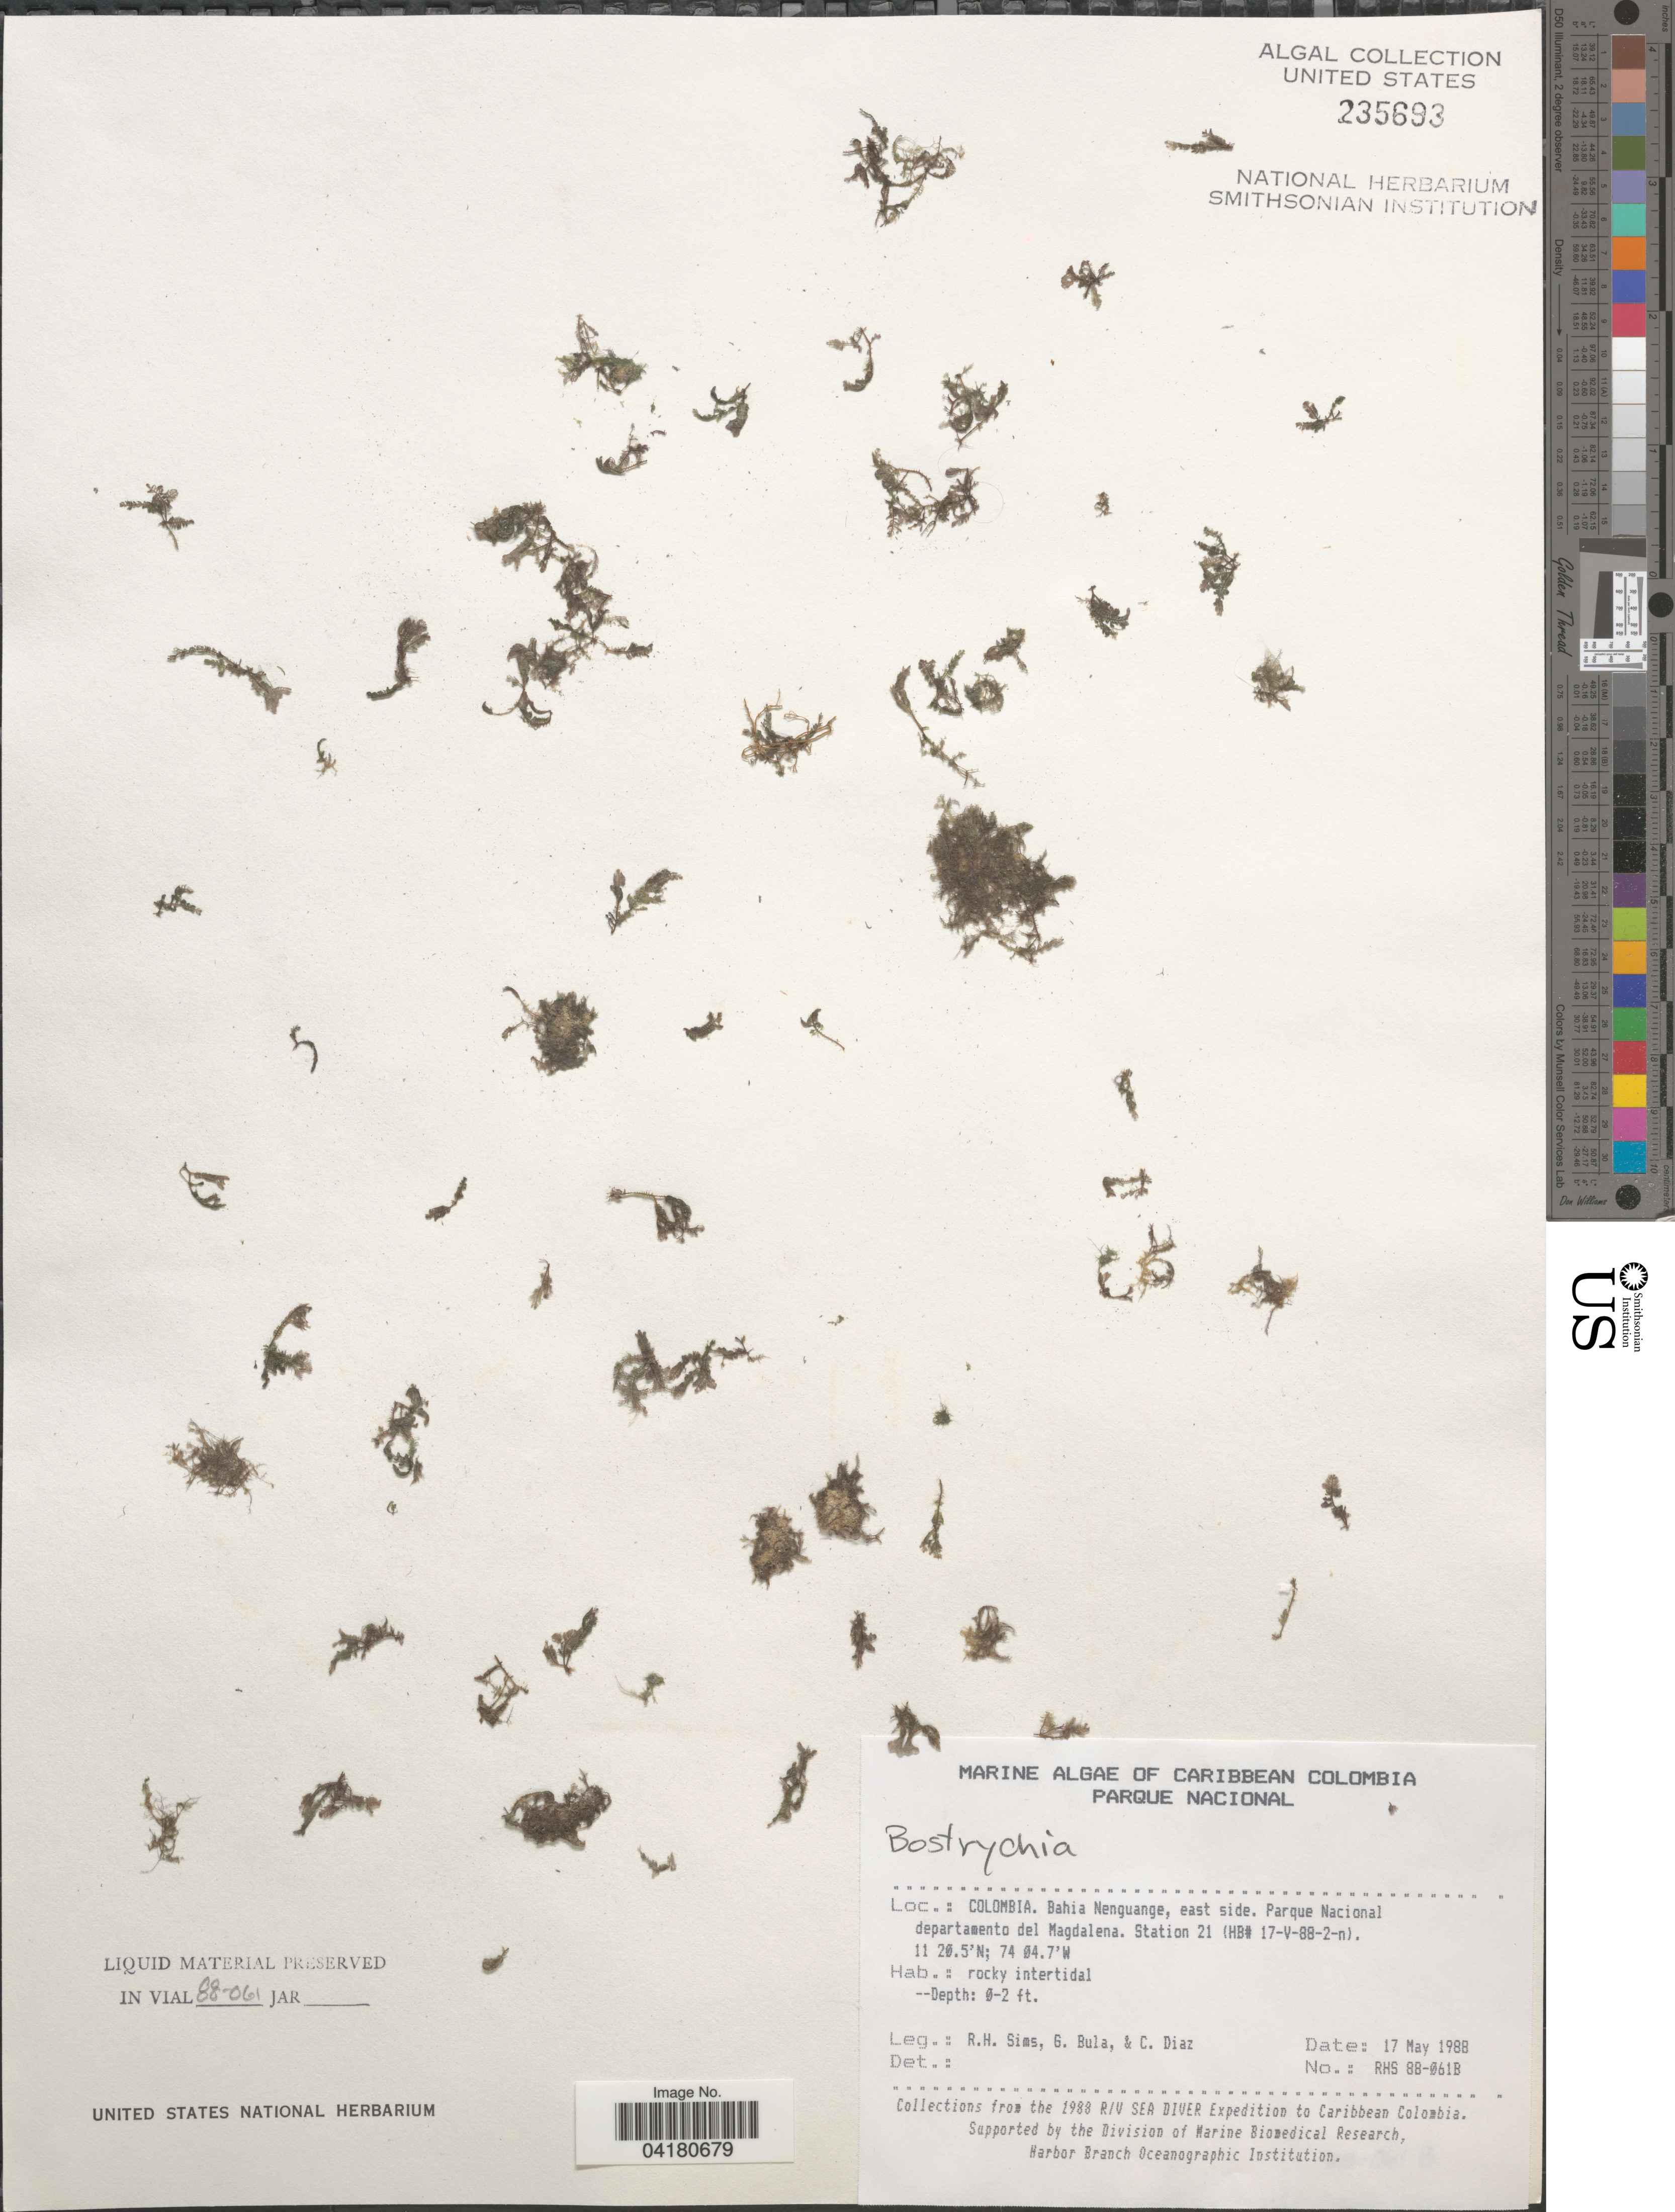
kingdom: Plantae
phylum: Rhodophyta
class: Florideophyceae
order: Ceramiales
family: Rhodomelaceae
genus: Bostrychia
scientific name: Bostrychia sp.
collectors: R. H. Sims, G. Bula & C. Díaz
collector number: RHS88-061B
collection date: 1988-05-17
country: Colombia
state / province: Magdalena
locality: Caribbean Colombia. Bahia Nenguange, east side. Parque Nacional departamento del Magdalena. Station 21 (HB# 17-V-88-2-n). The 1988 R/V Sea Diver Expedition to Caribbean Colombia.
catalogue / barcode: US 235693